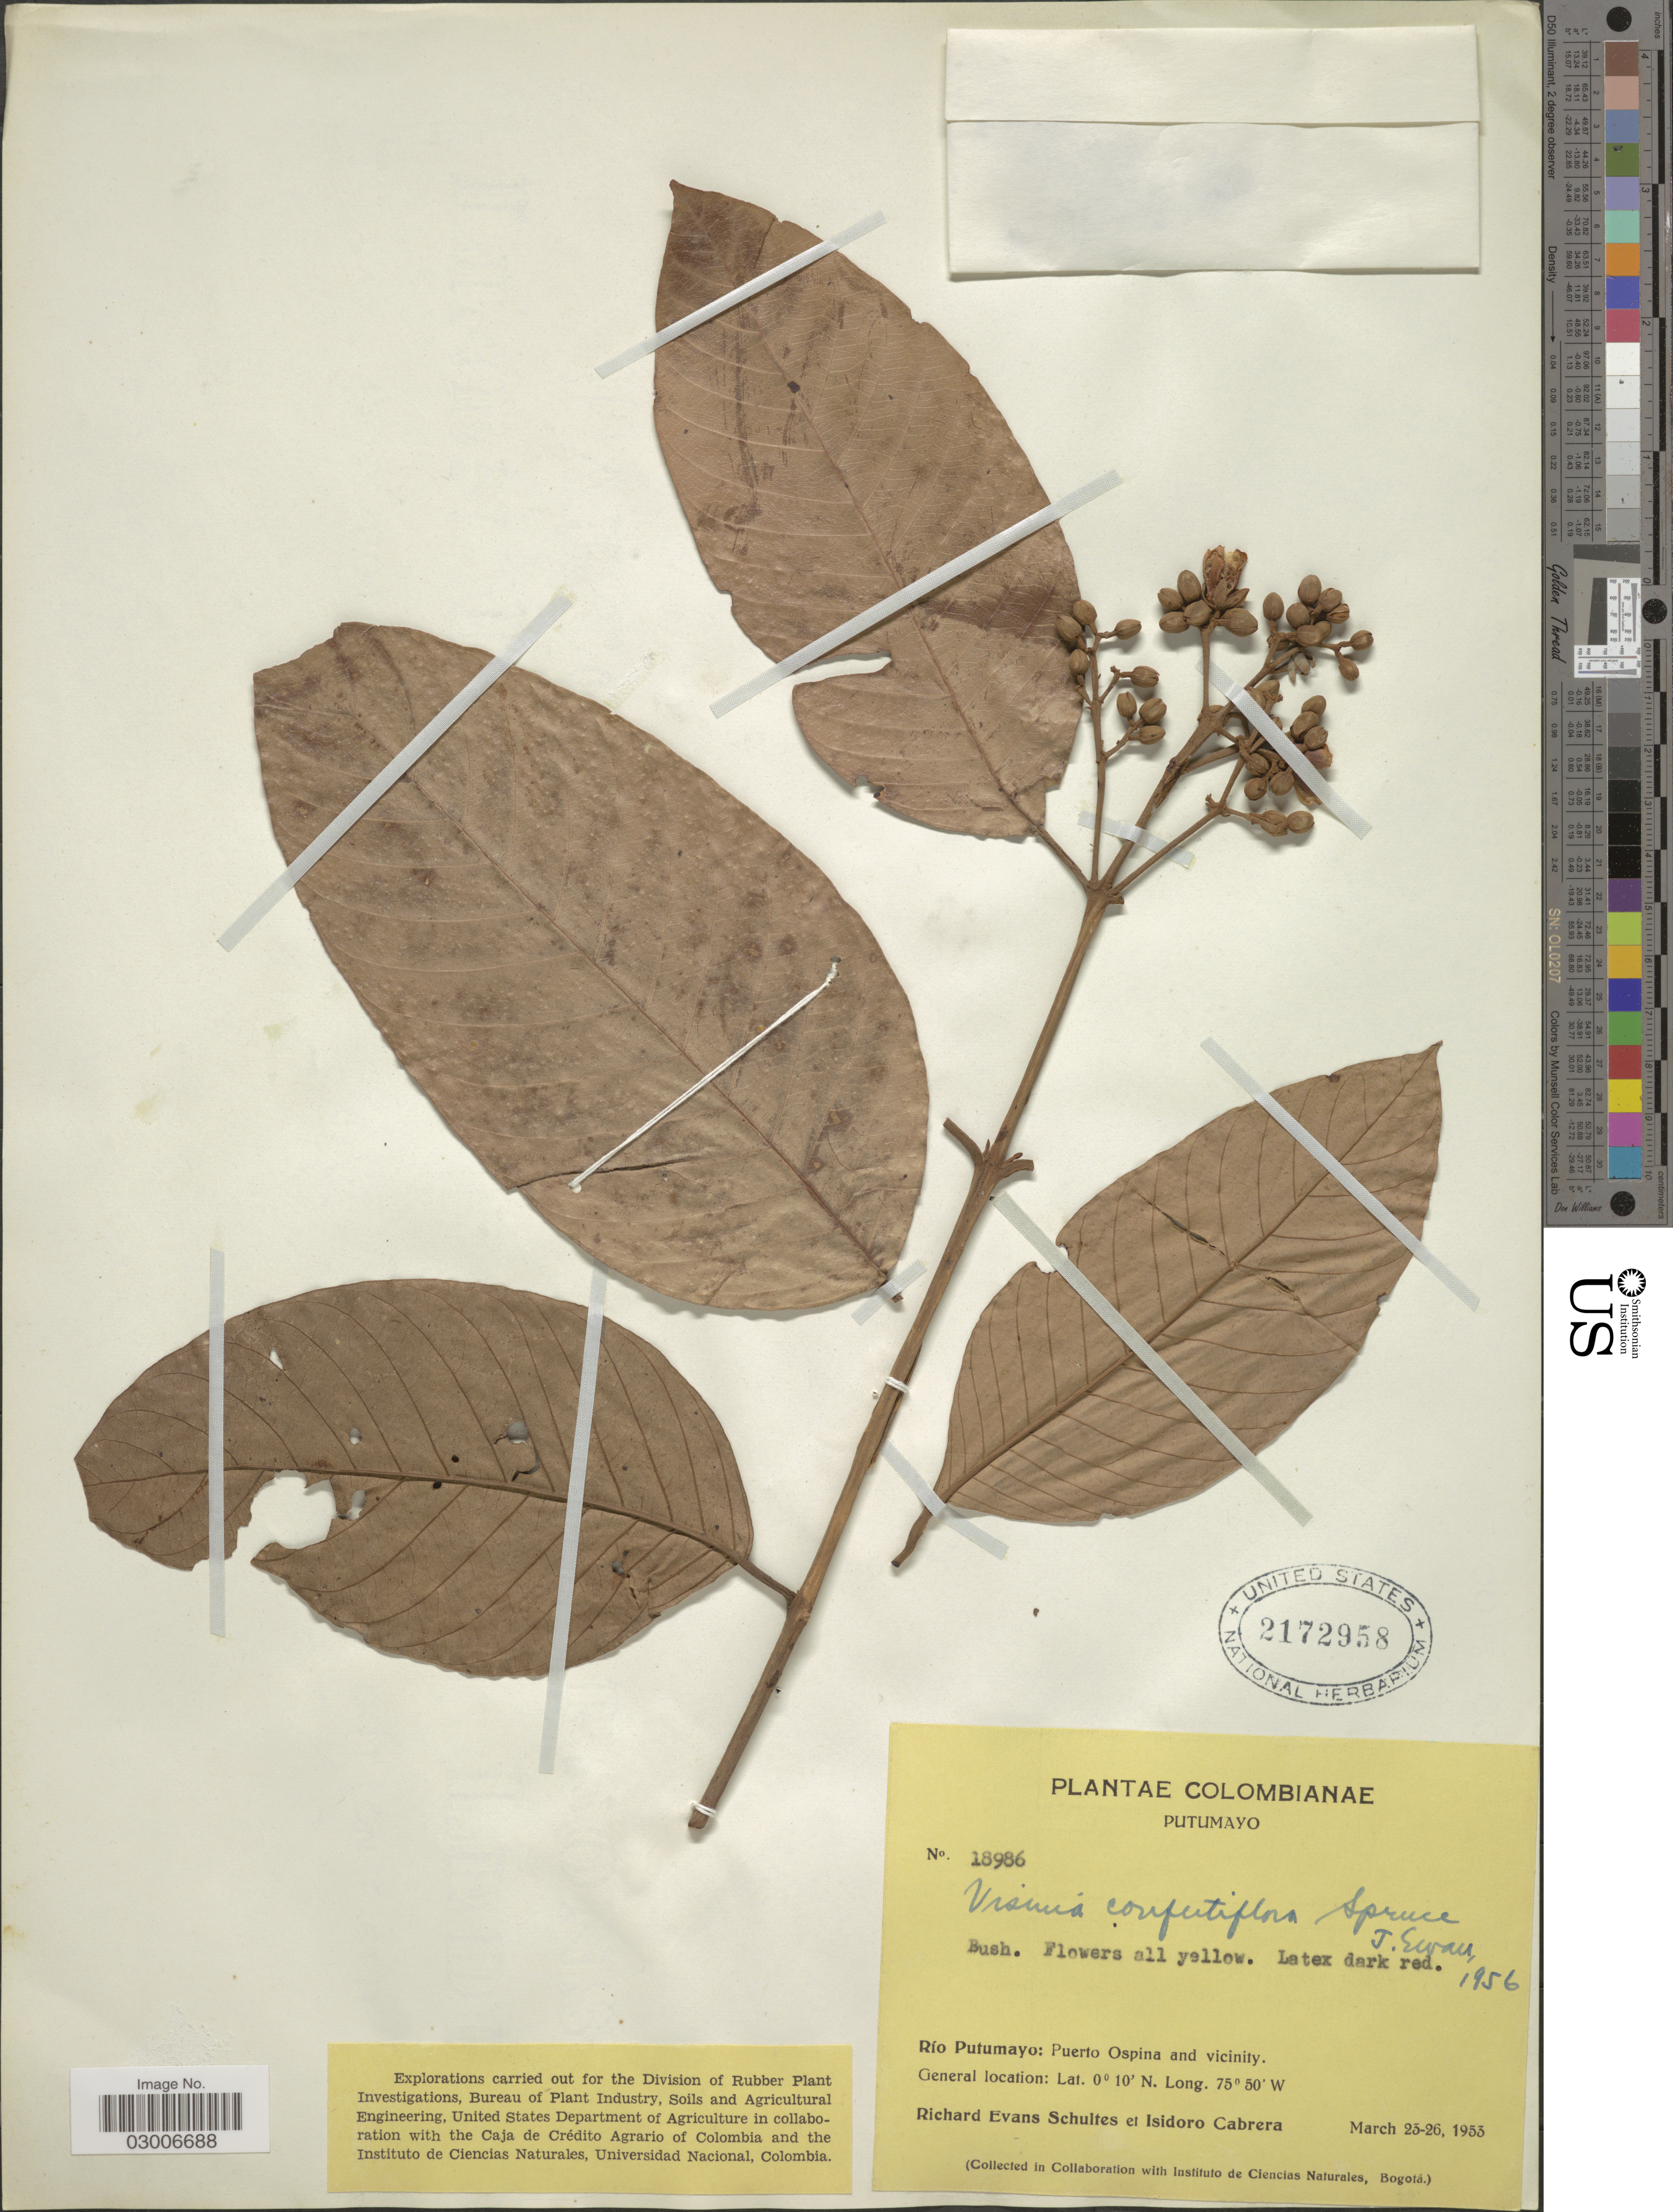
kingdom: Plantae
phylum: Tracheophyta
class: Magnoliopsida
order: Malpighiales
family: Hypericaceae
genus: Vismia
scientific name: Vismia confertiflora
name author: Spruce ex Reichardt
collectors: R. E. Schultes & I. Cabrera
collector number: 18986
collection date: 1953-03-25/1953-03-26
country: Colombia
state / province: Putumayo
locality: Río Putumayo: Puerto Ospina and vicinity.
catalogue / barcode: US 2172958